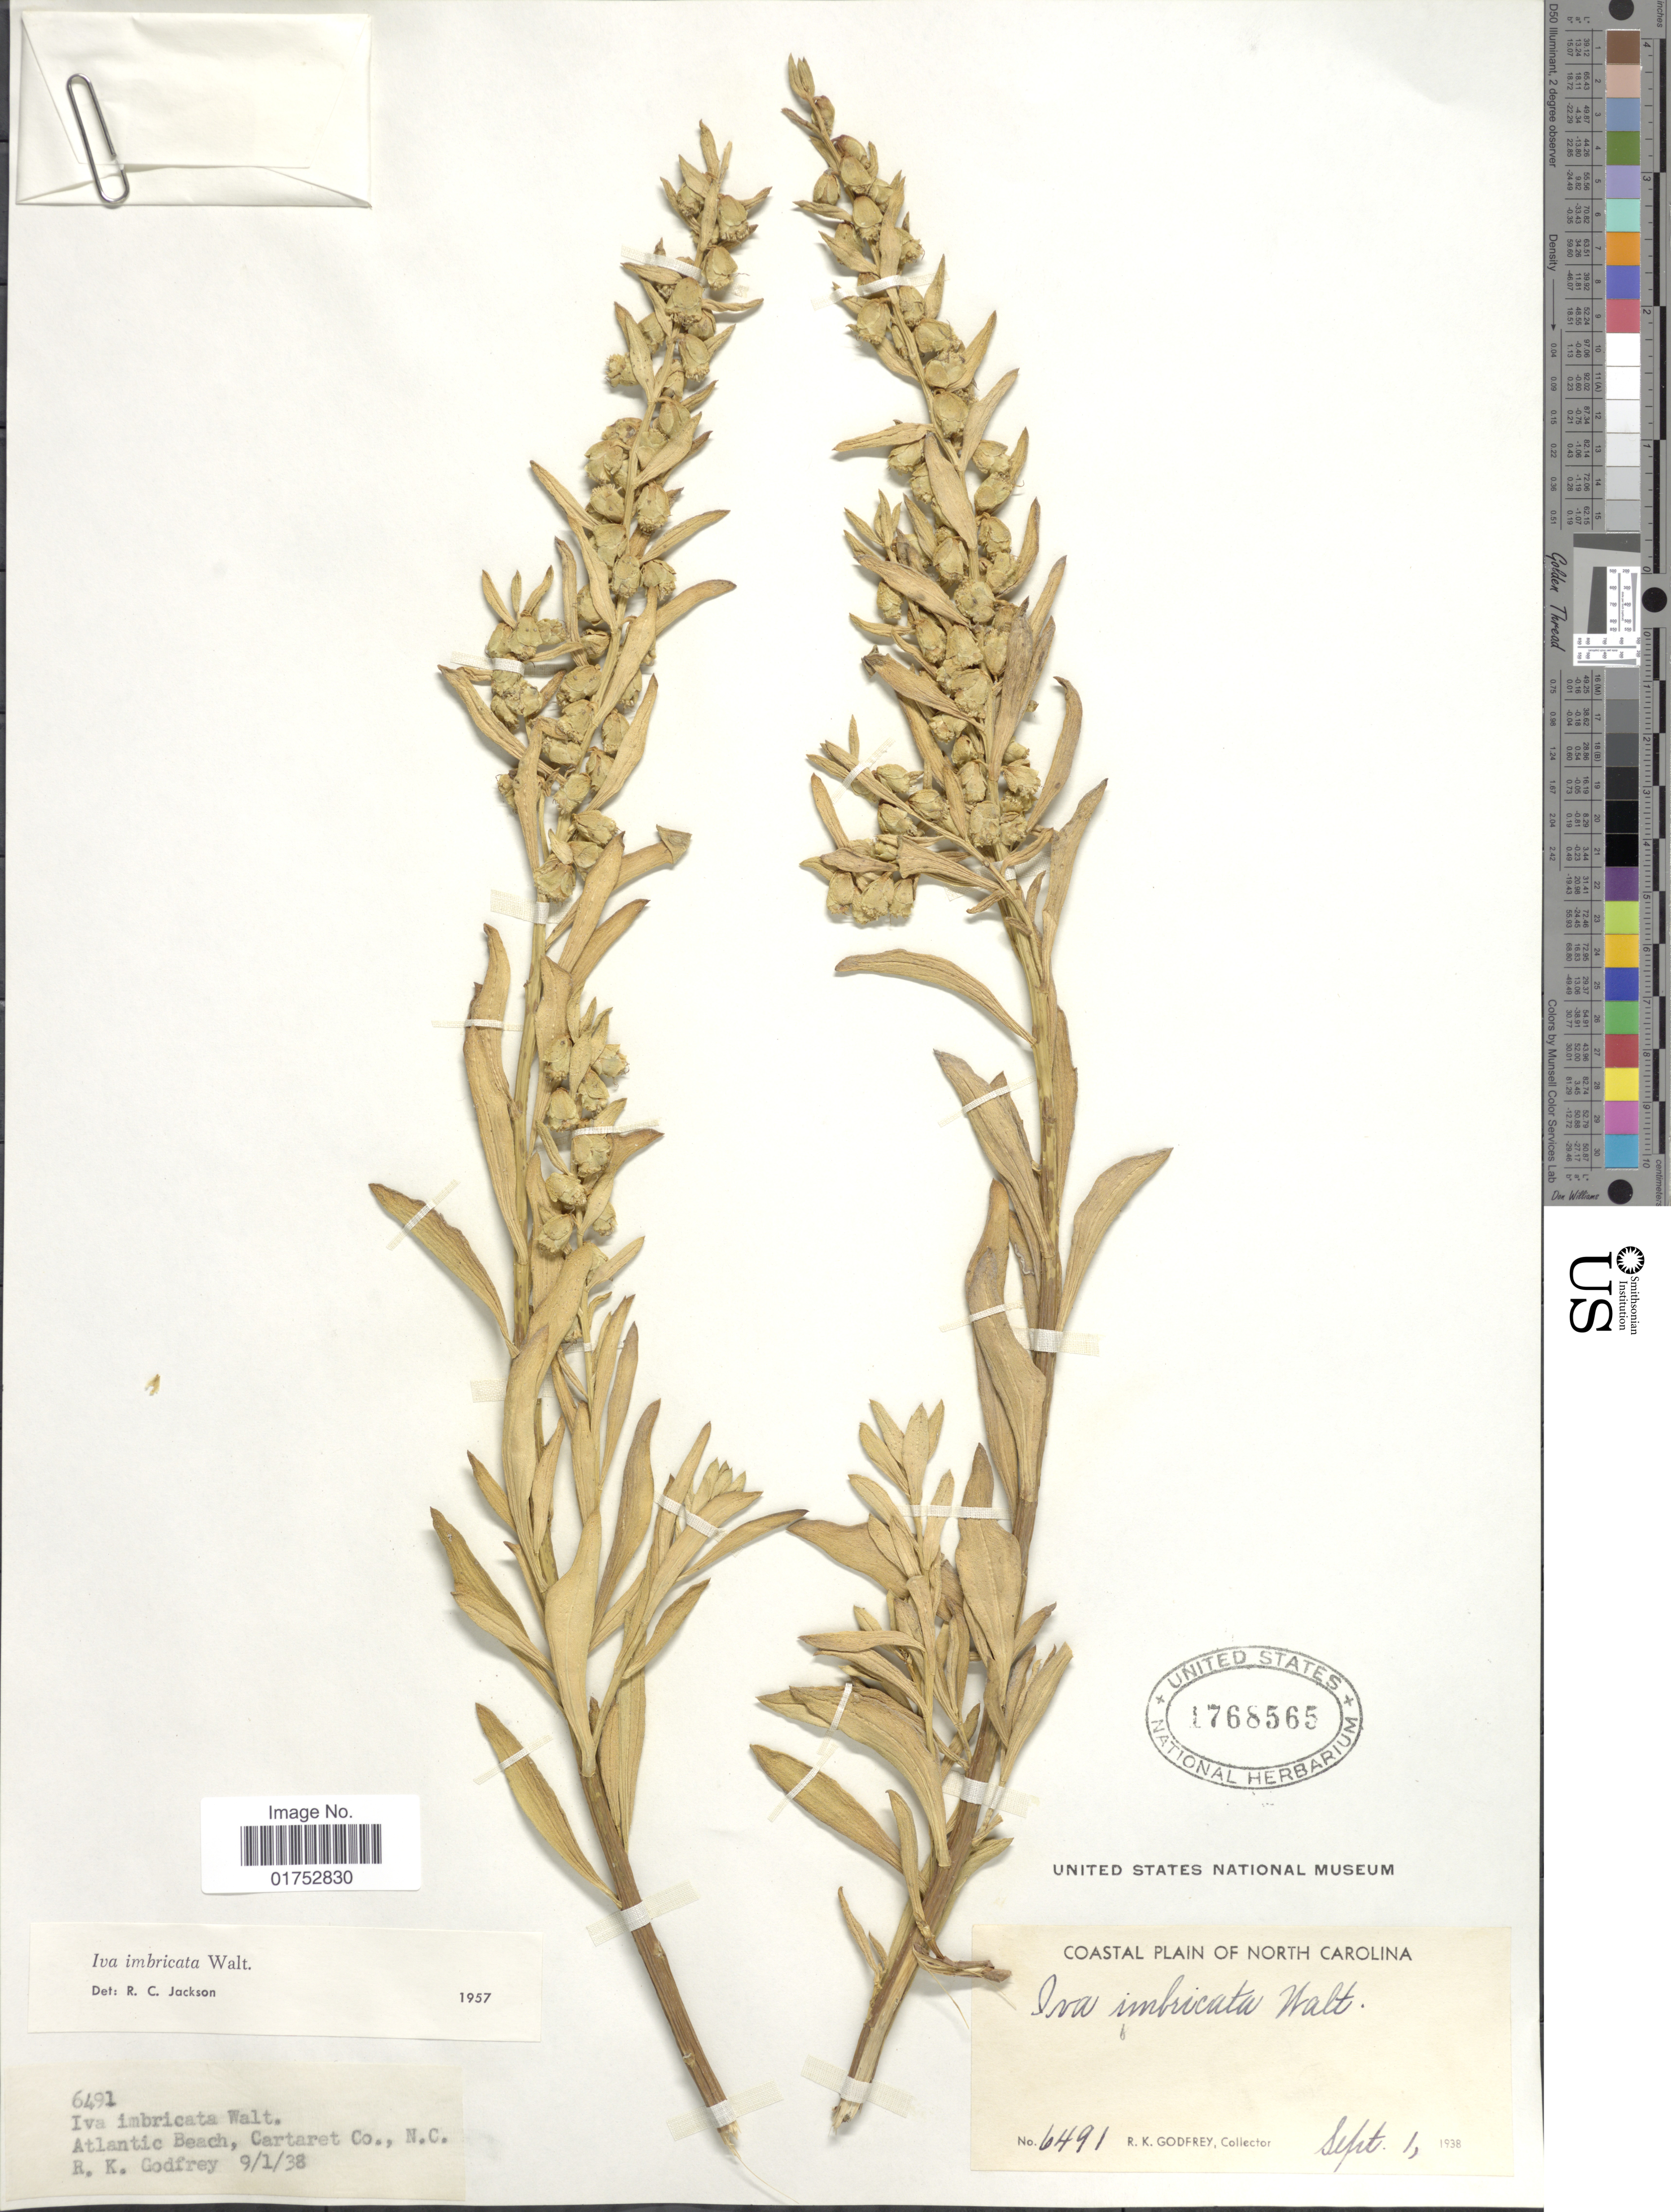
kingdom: Plantae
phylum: Tracheophyta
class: Magnoliopsida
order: Asterales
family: Asteraceae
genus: Iva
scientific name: Iva imbricata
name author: Walter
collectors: R. K. Godfrey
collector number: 6491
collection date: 1938-09-01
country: United States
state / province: North Carolina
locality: Atlantic Beach, Cartaret Co., N. C.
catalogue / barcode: US 1768565